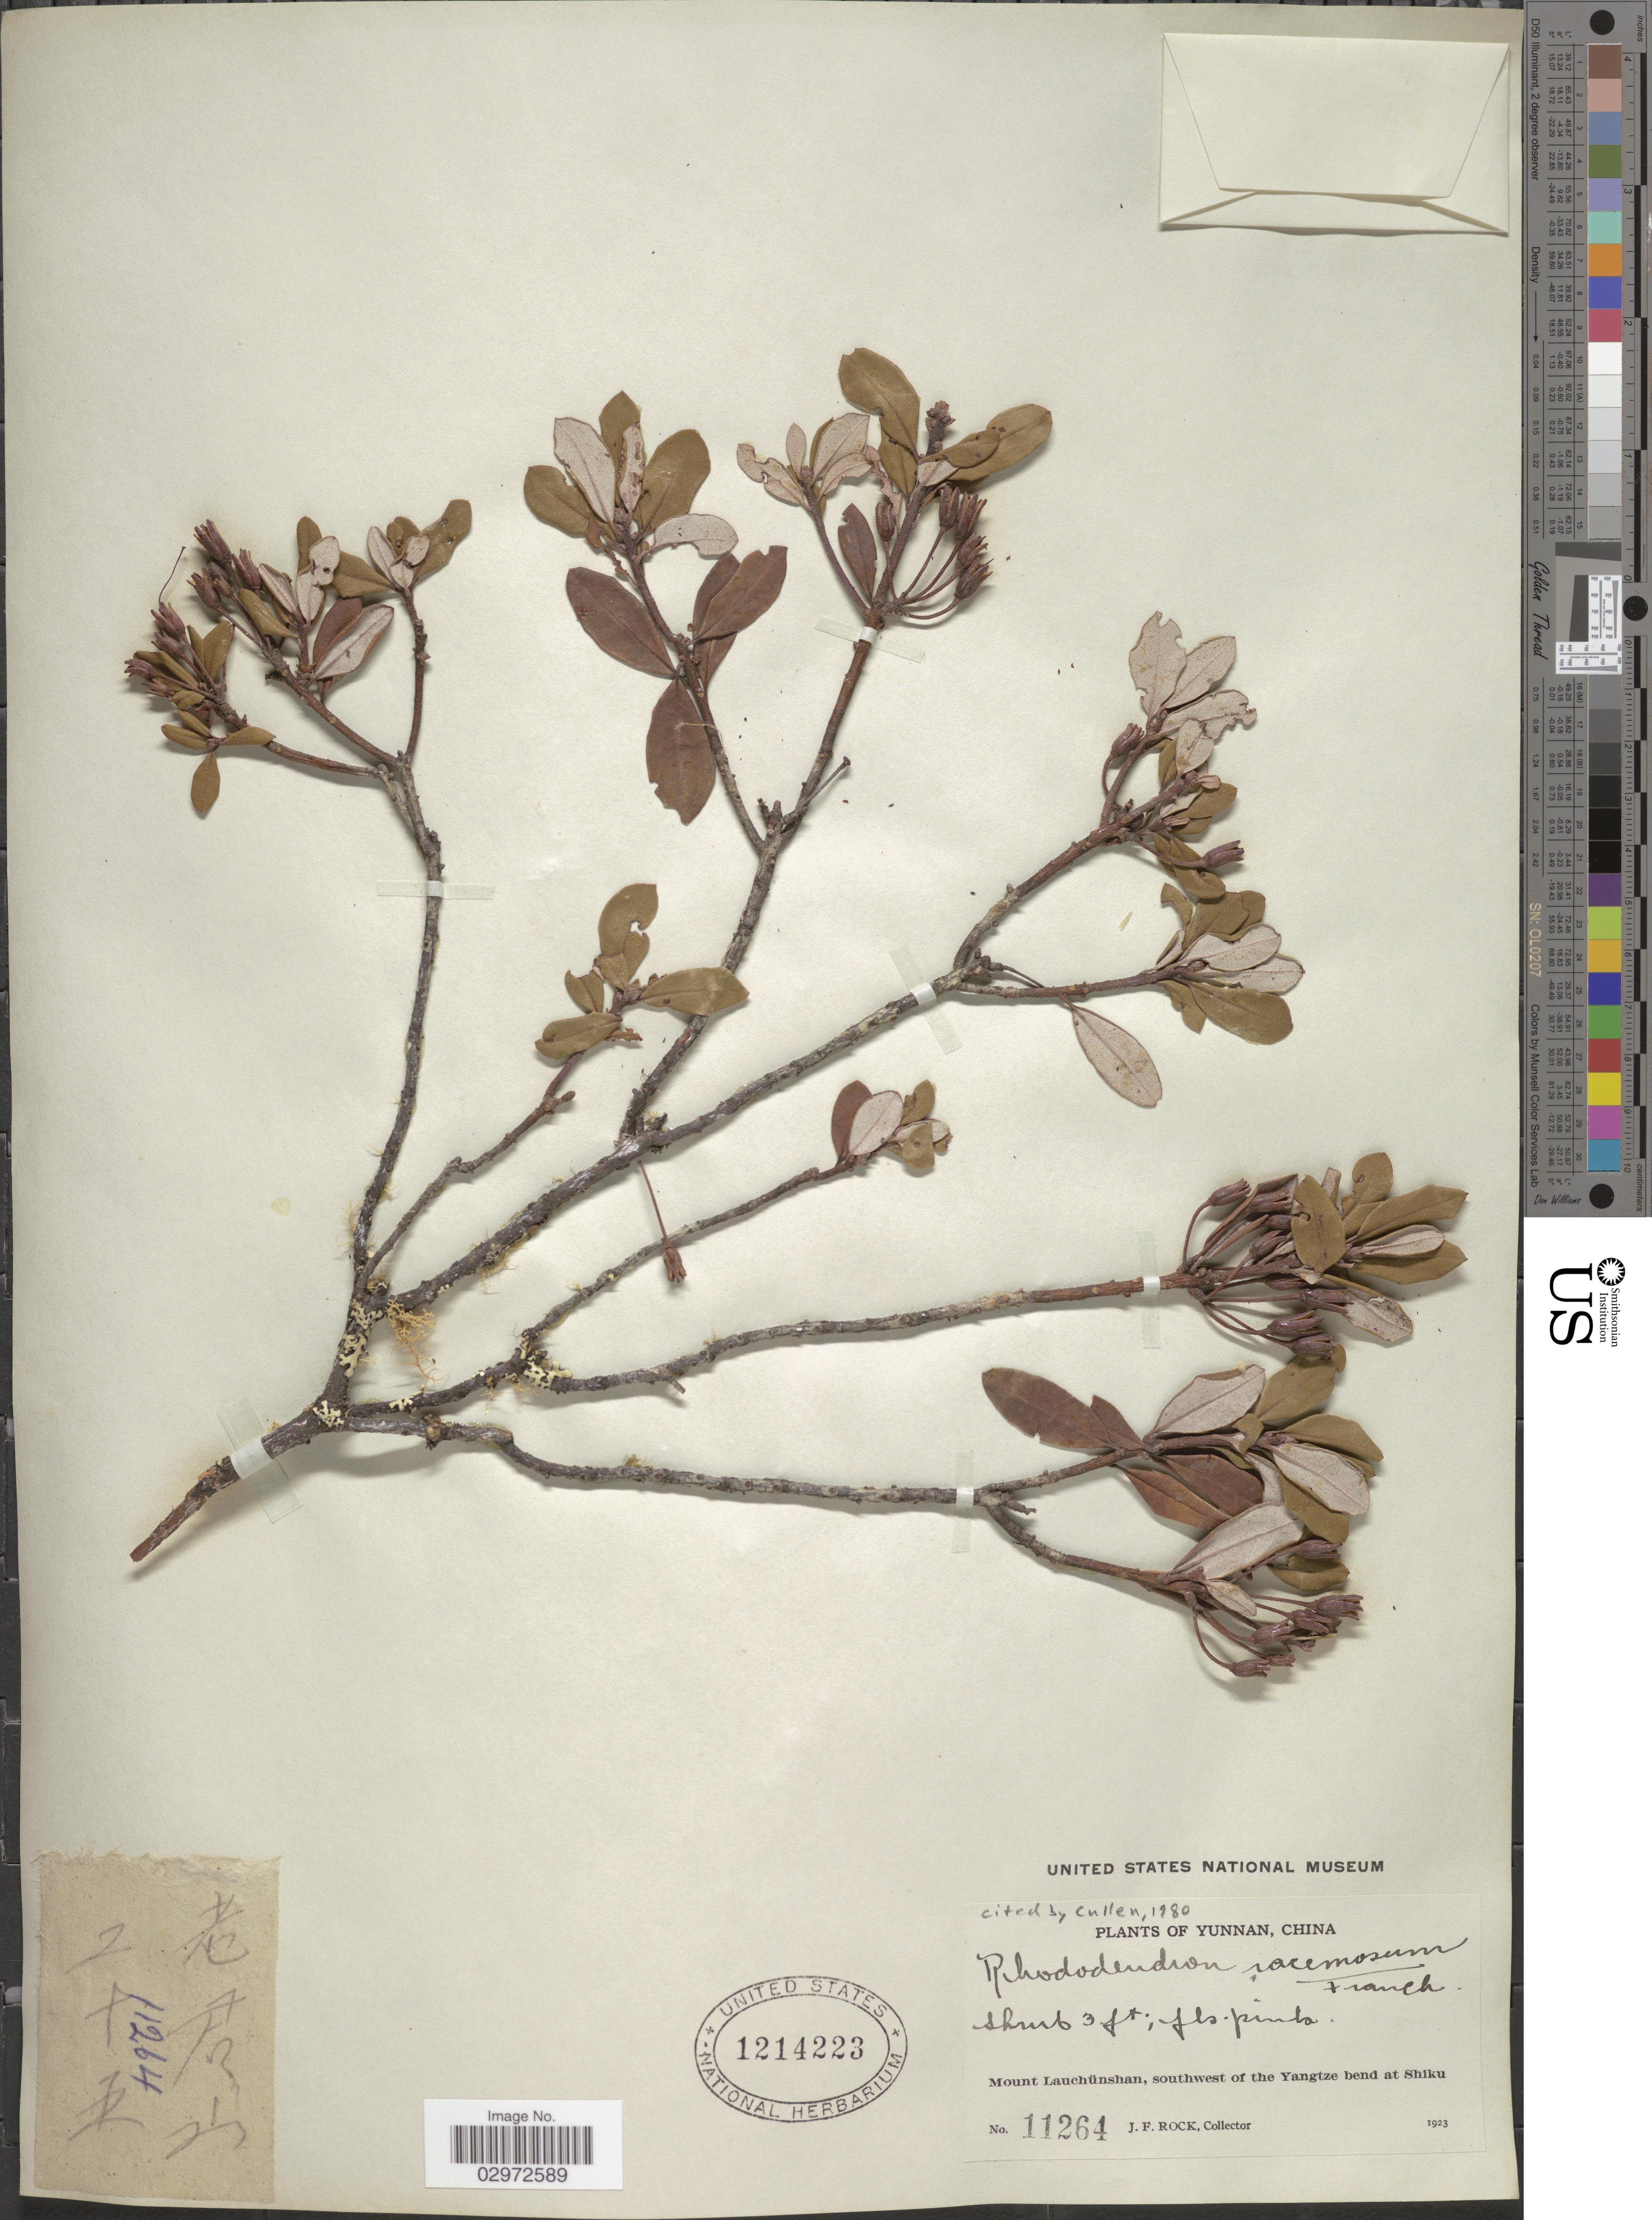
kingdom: Plantae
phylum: Tracheophyta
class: Magnoliopsida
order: Ericales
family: Ericaceae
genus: Rhododendron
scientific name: Rhododendron racemosum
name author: Franch.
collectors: J. Rock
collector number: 11264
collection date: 1923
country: China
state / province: Yunnan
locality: Mount Lauchünshan, southwest of the Yangtze bend at Shiku.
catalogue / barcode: US 1214223